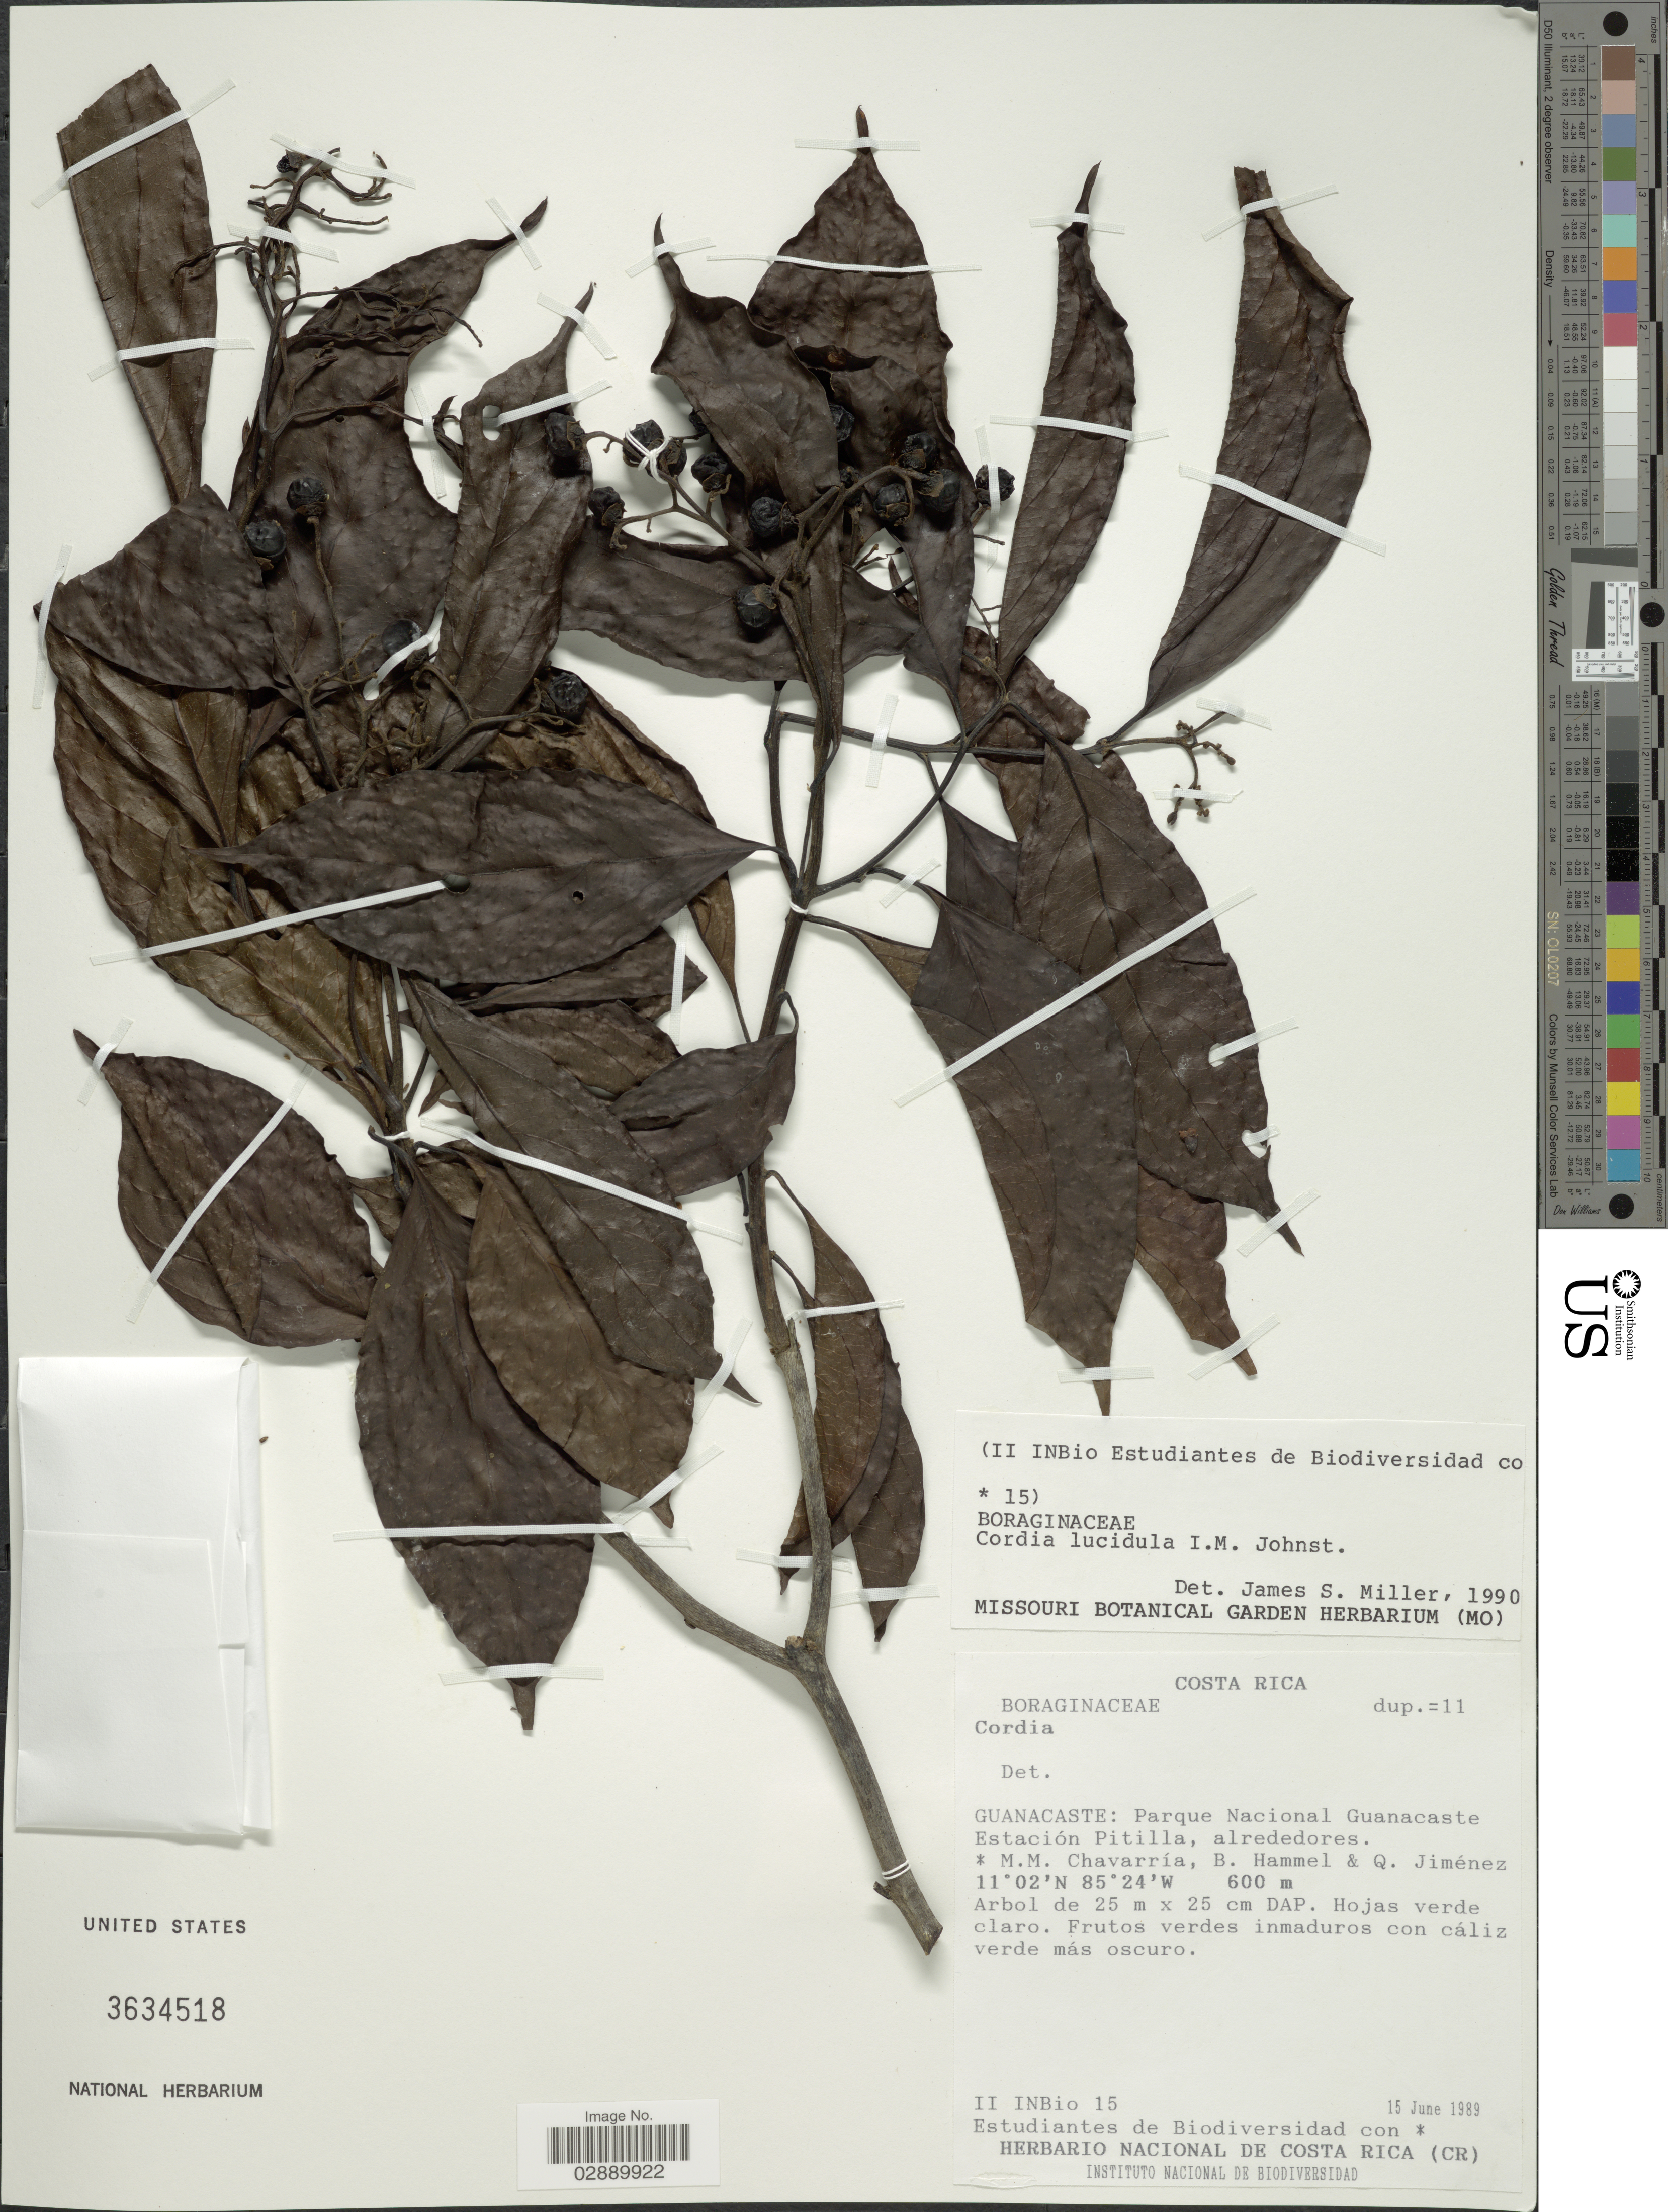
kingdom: Plantae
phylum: Tracheophyta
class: Magnoliopsida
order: Boraginales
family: Cordiaceae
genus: Cordia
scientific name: Cordia lucidula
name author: I.M. Johnst.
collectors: M. Chavarría, B. Hammel & Q. Jiménez Madrigal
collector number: II INBio 15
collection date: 1989-06-15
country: Costa Rica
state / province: Guanacaste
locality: Parque Nacional Guanacaste Estación Pitilla, alrededores.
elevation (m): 600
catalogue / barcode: US 3634518